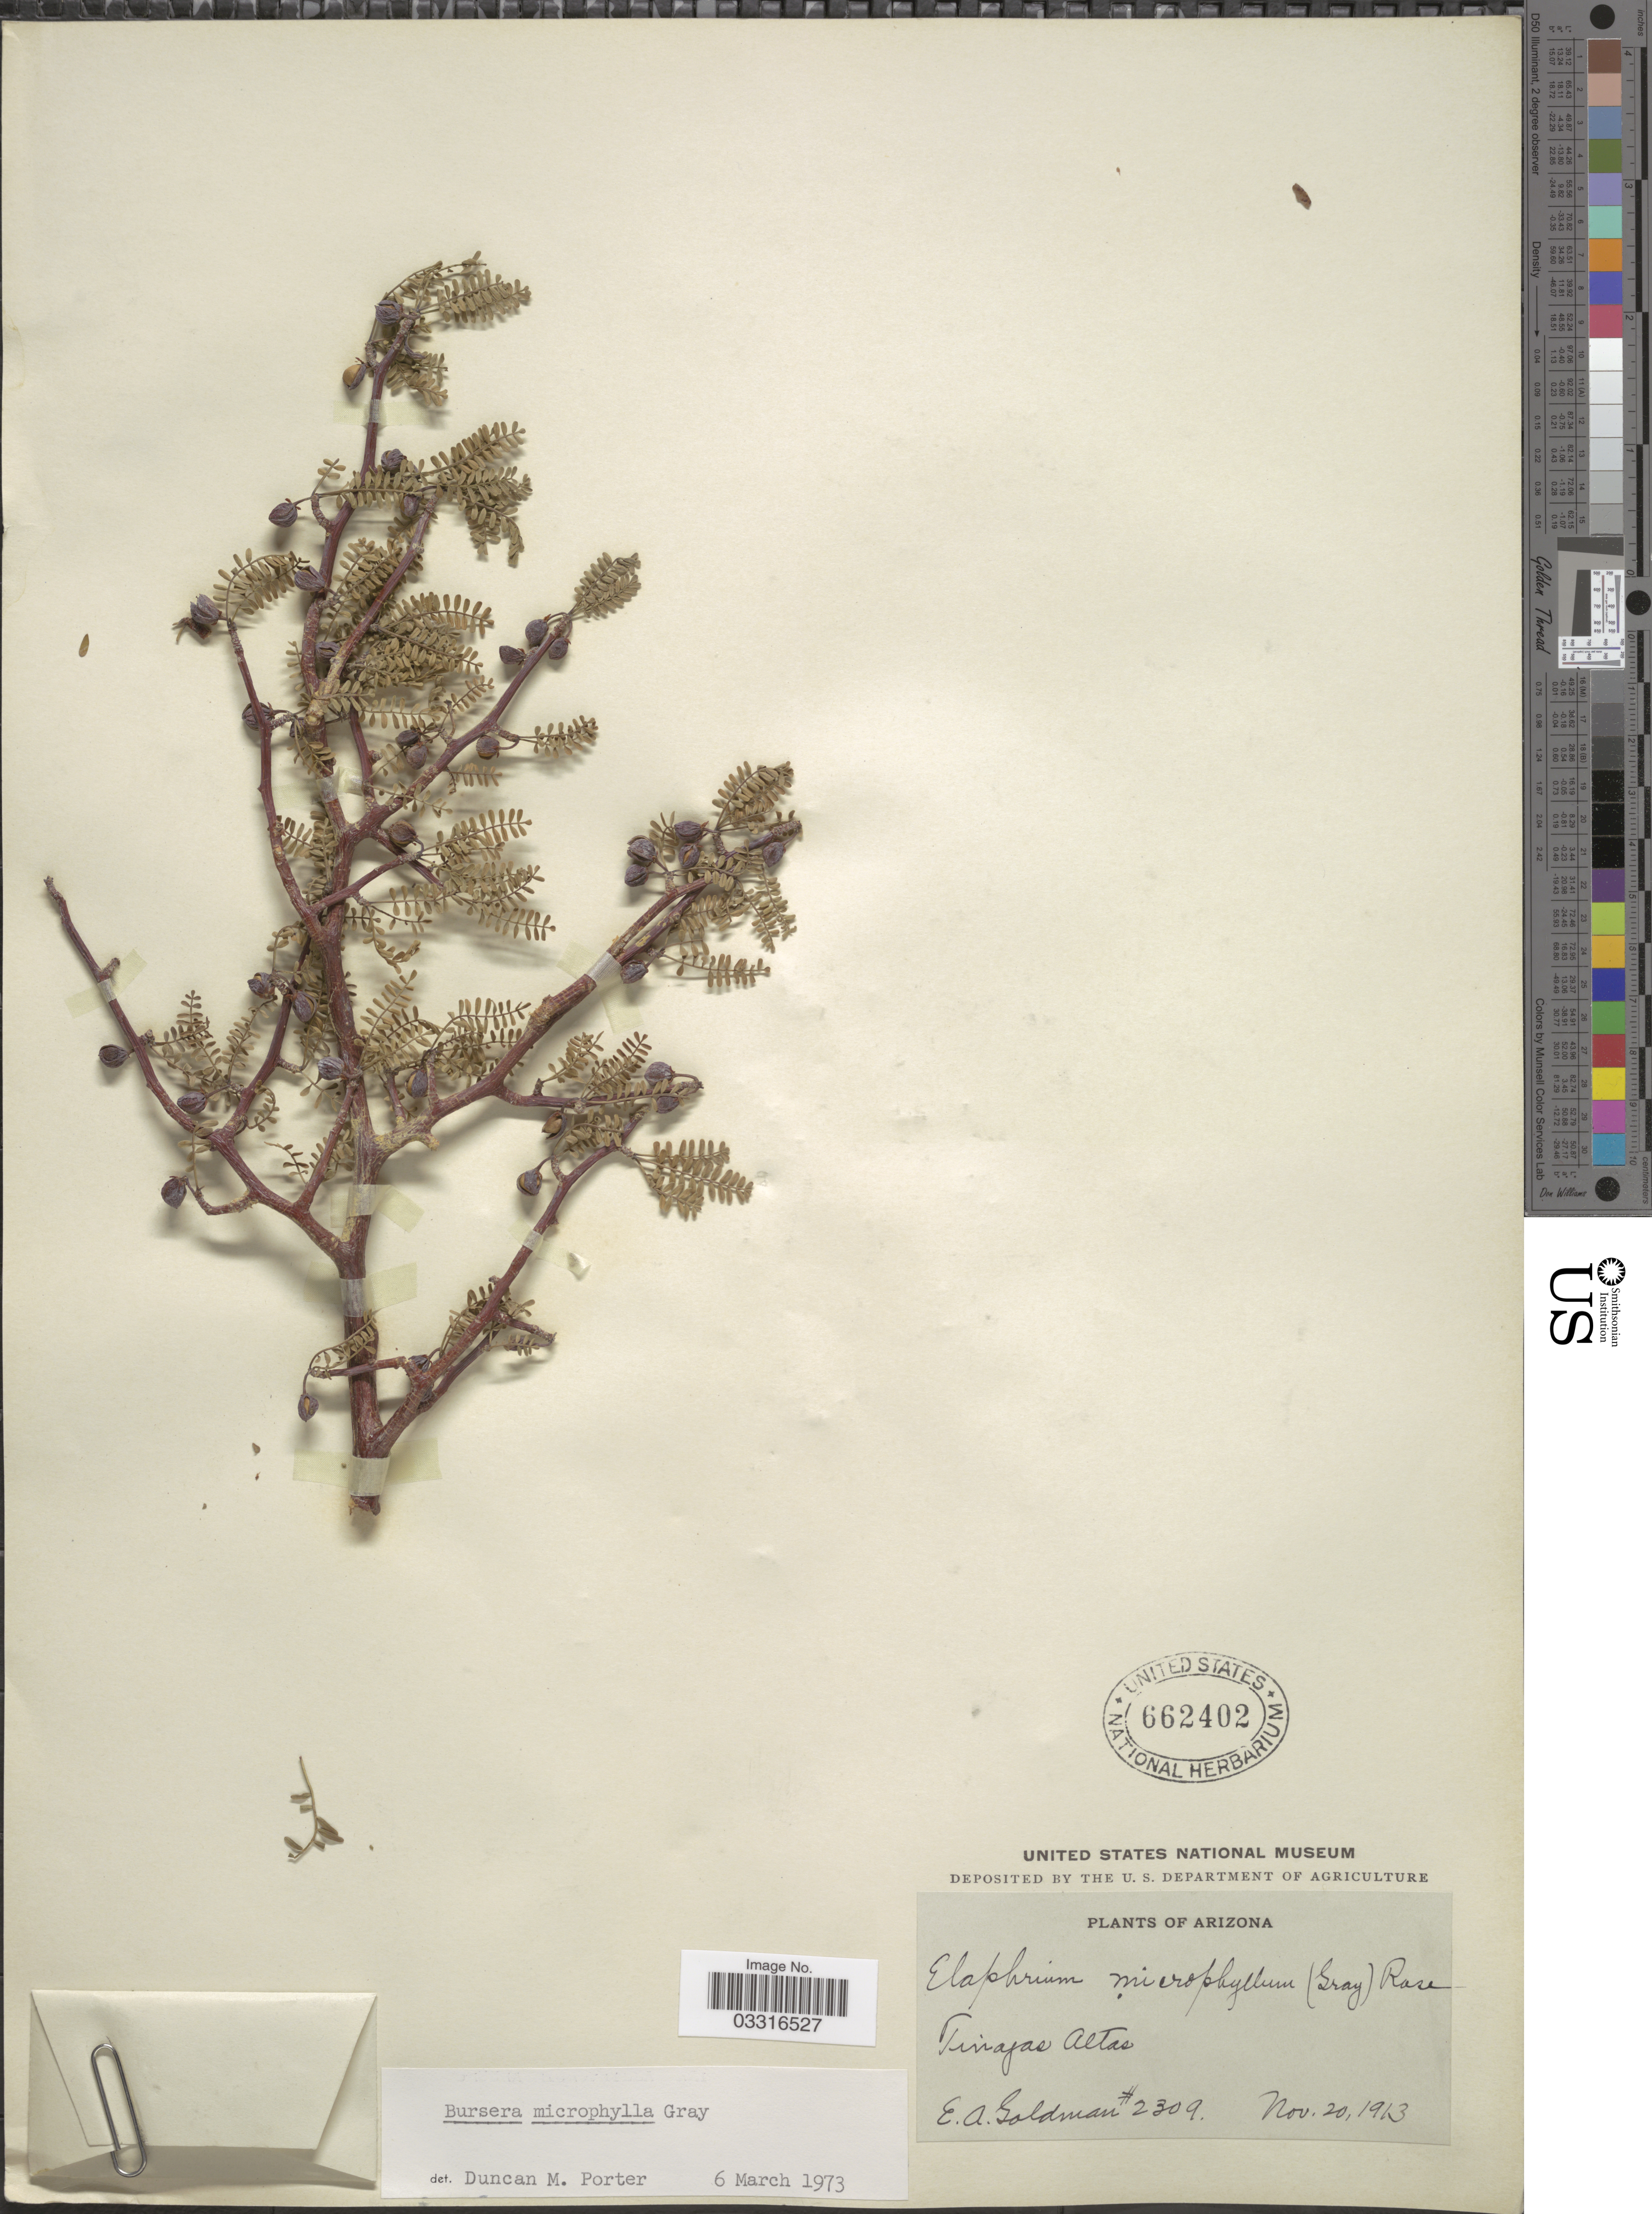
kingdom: Plantae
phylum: Tracheophyta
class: Magnoliopsida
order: Sapindales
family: Burseraceae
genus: Bursera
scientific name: Bursera microphylla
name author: A. Gray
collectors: E. A. Goldman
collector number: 2309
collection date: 1913-11-20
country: United States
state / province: Arizona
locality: Tinajas Altas.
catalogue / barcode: US 662402